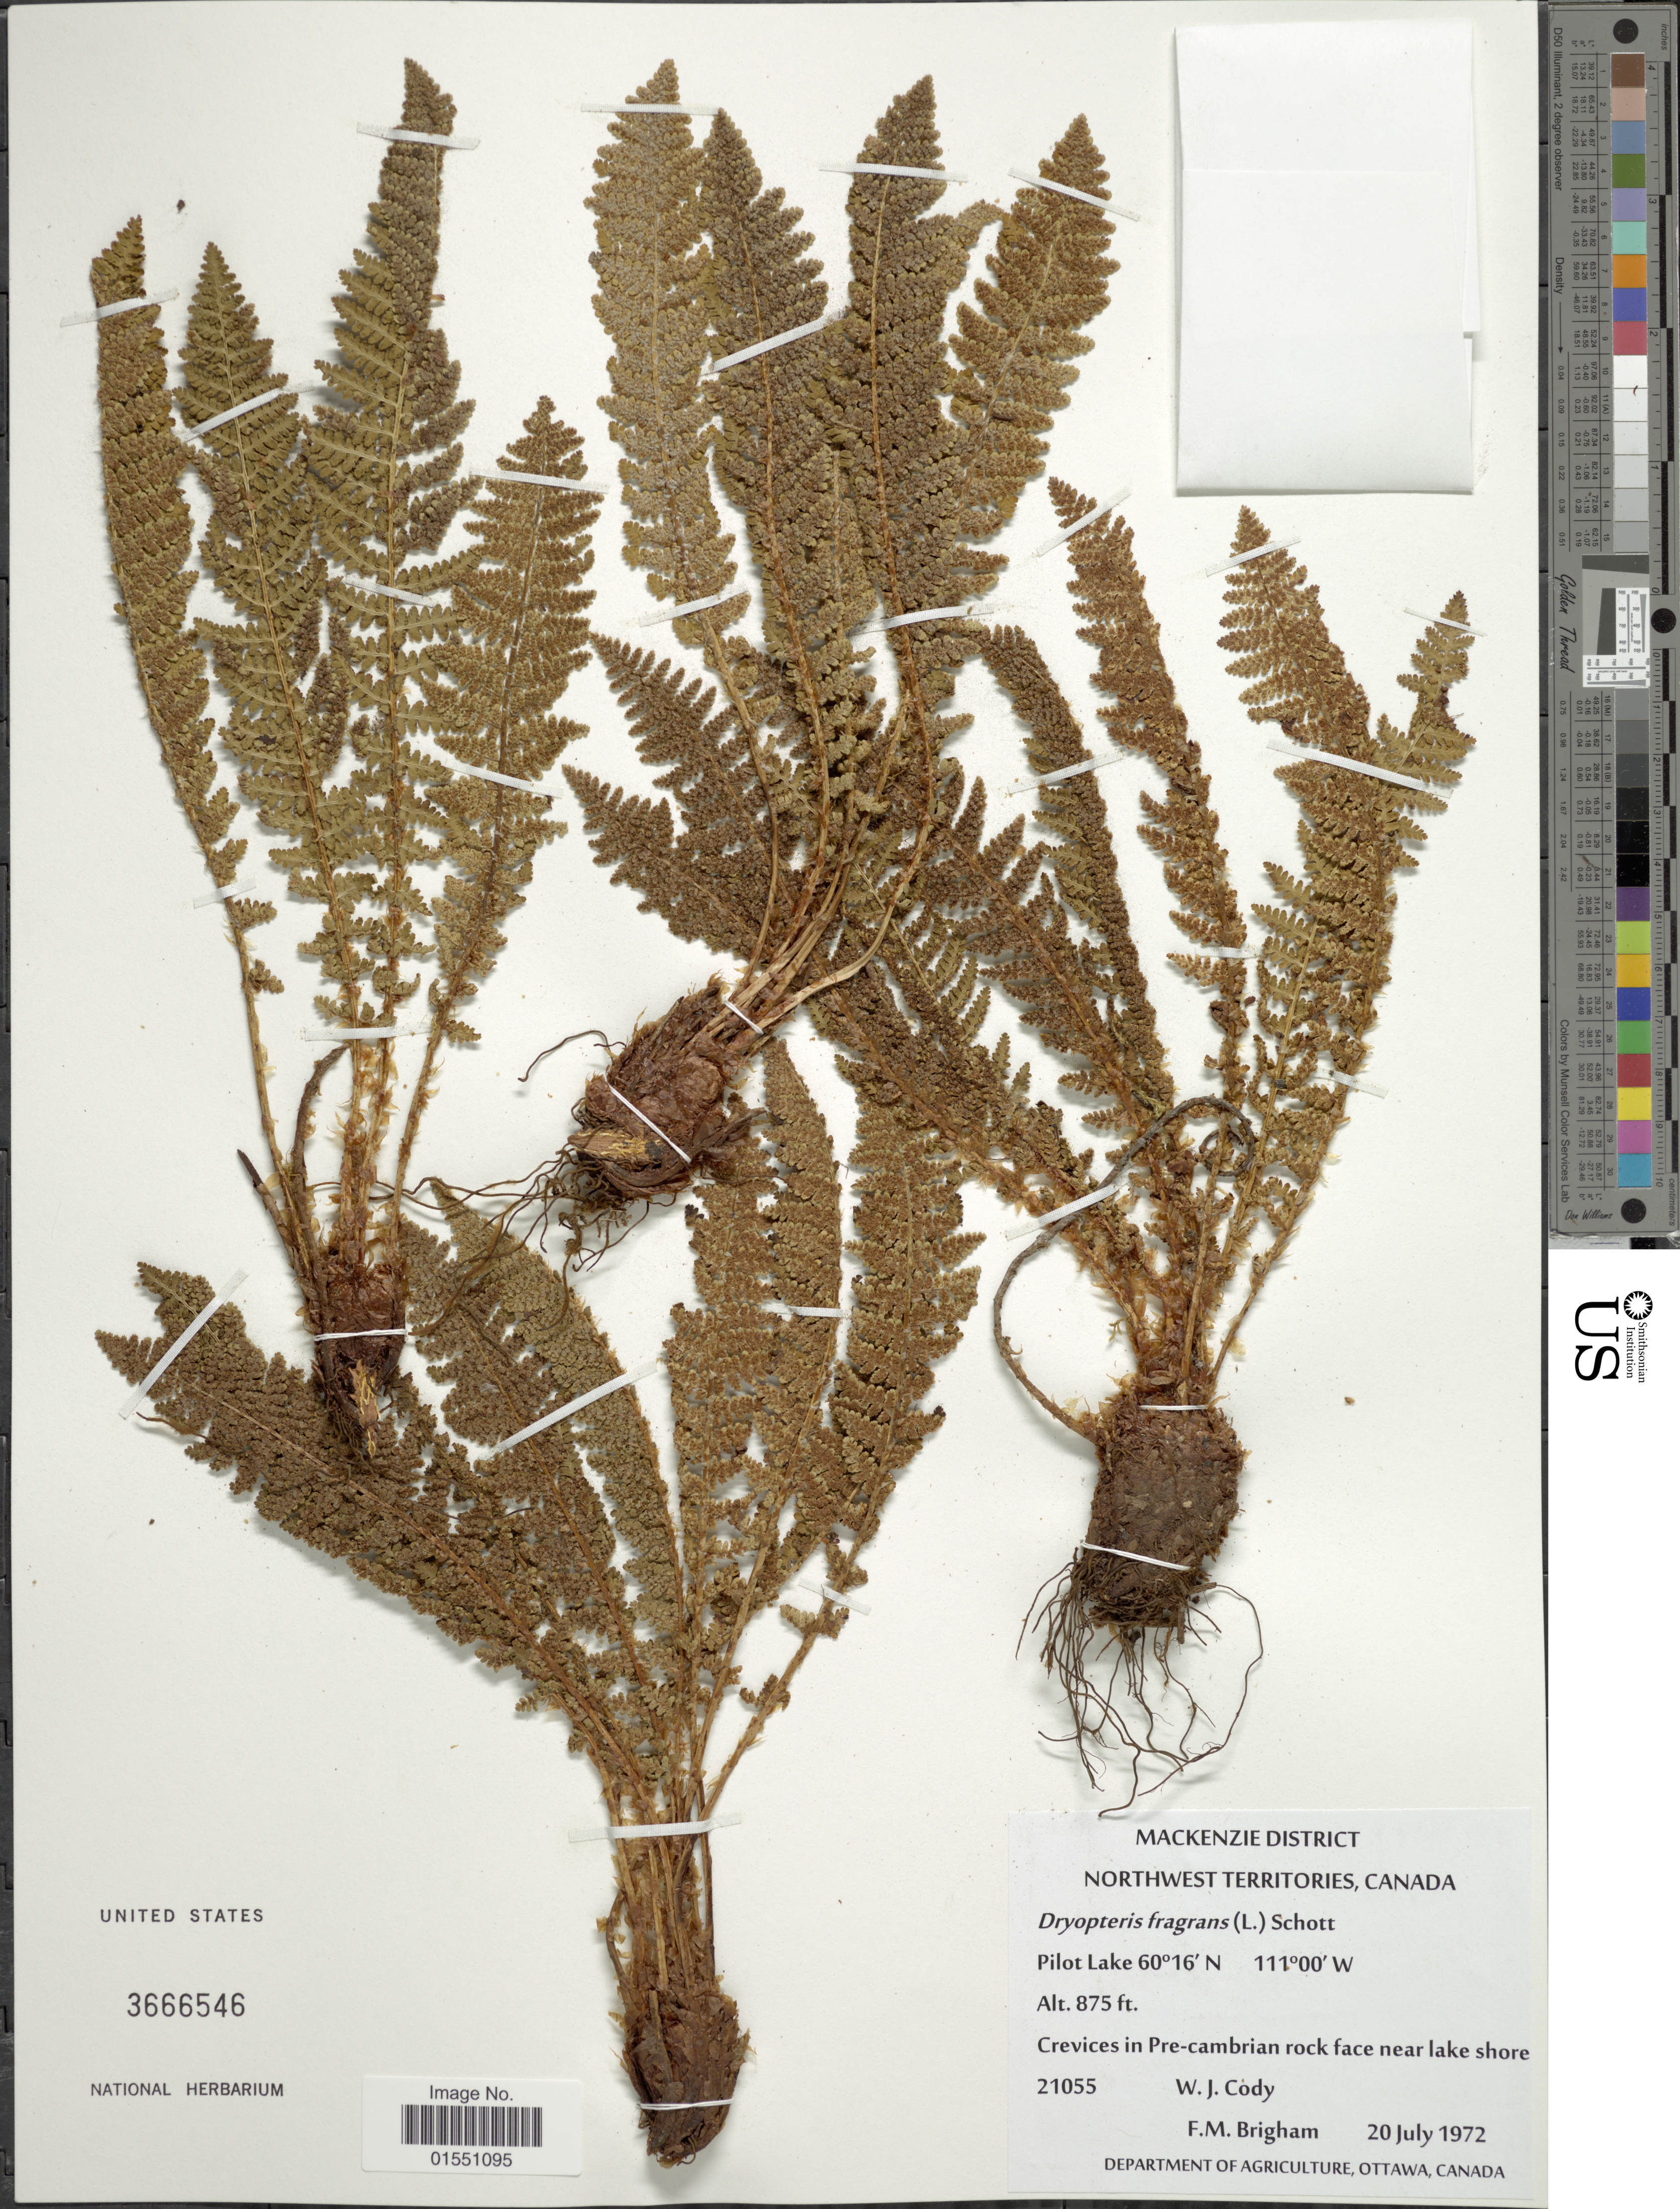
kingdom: Plantae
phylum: Tracheophyta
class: Polypodiopsida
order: Polypodiales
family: Dryopteridaceae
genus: Dryopteris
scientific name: Dryopteris fragrans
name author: (L.) Schott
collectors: W. Cody & F. Brigham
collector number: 21055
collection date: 1972-07-20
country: Canada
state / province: Northwest Territories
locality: MacKenzie District. Pilot Lake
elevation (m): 267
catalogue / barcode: US 3666546